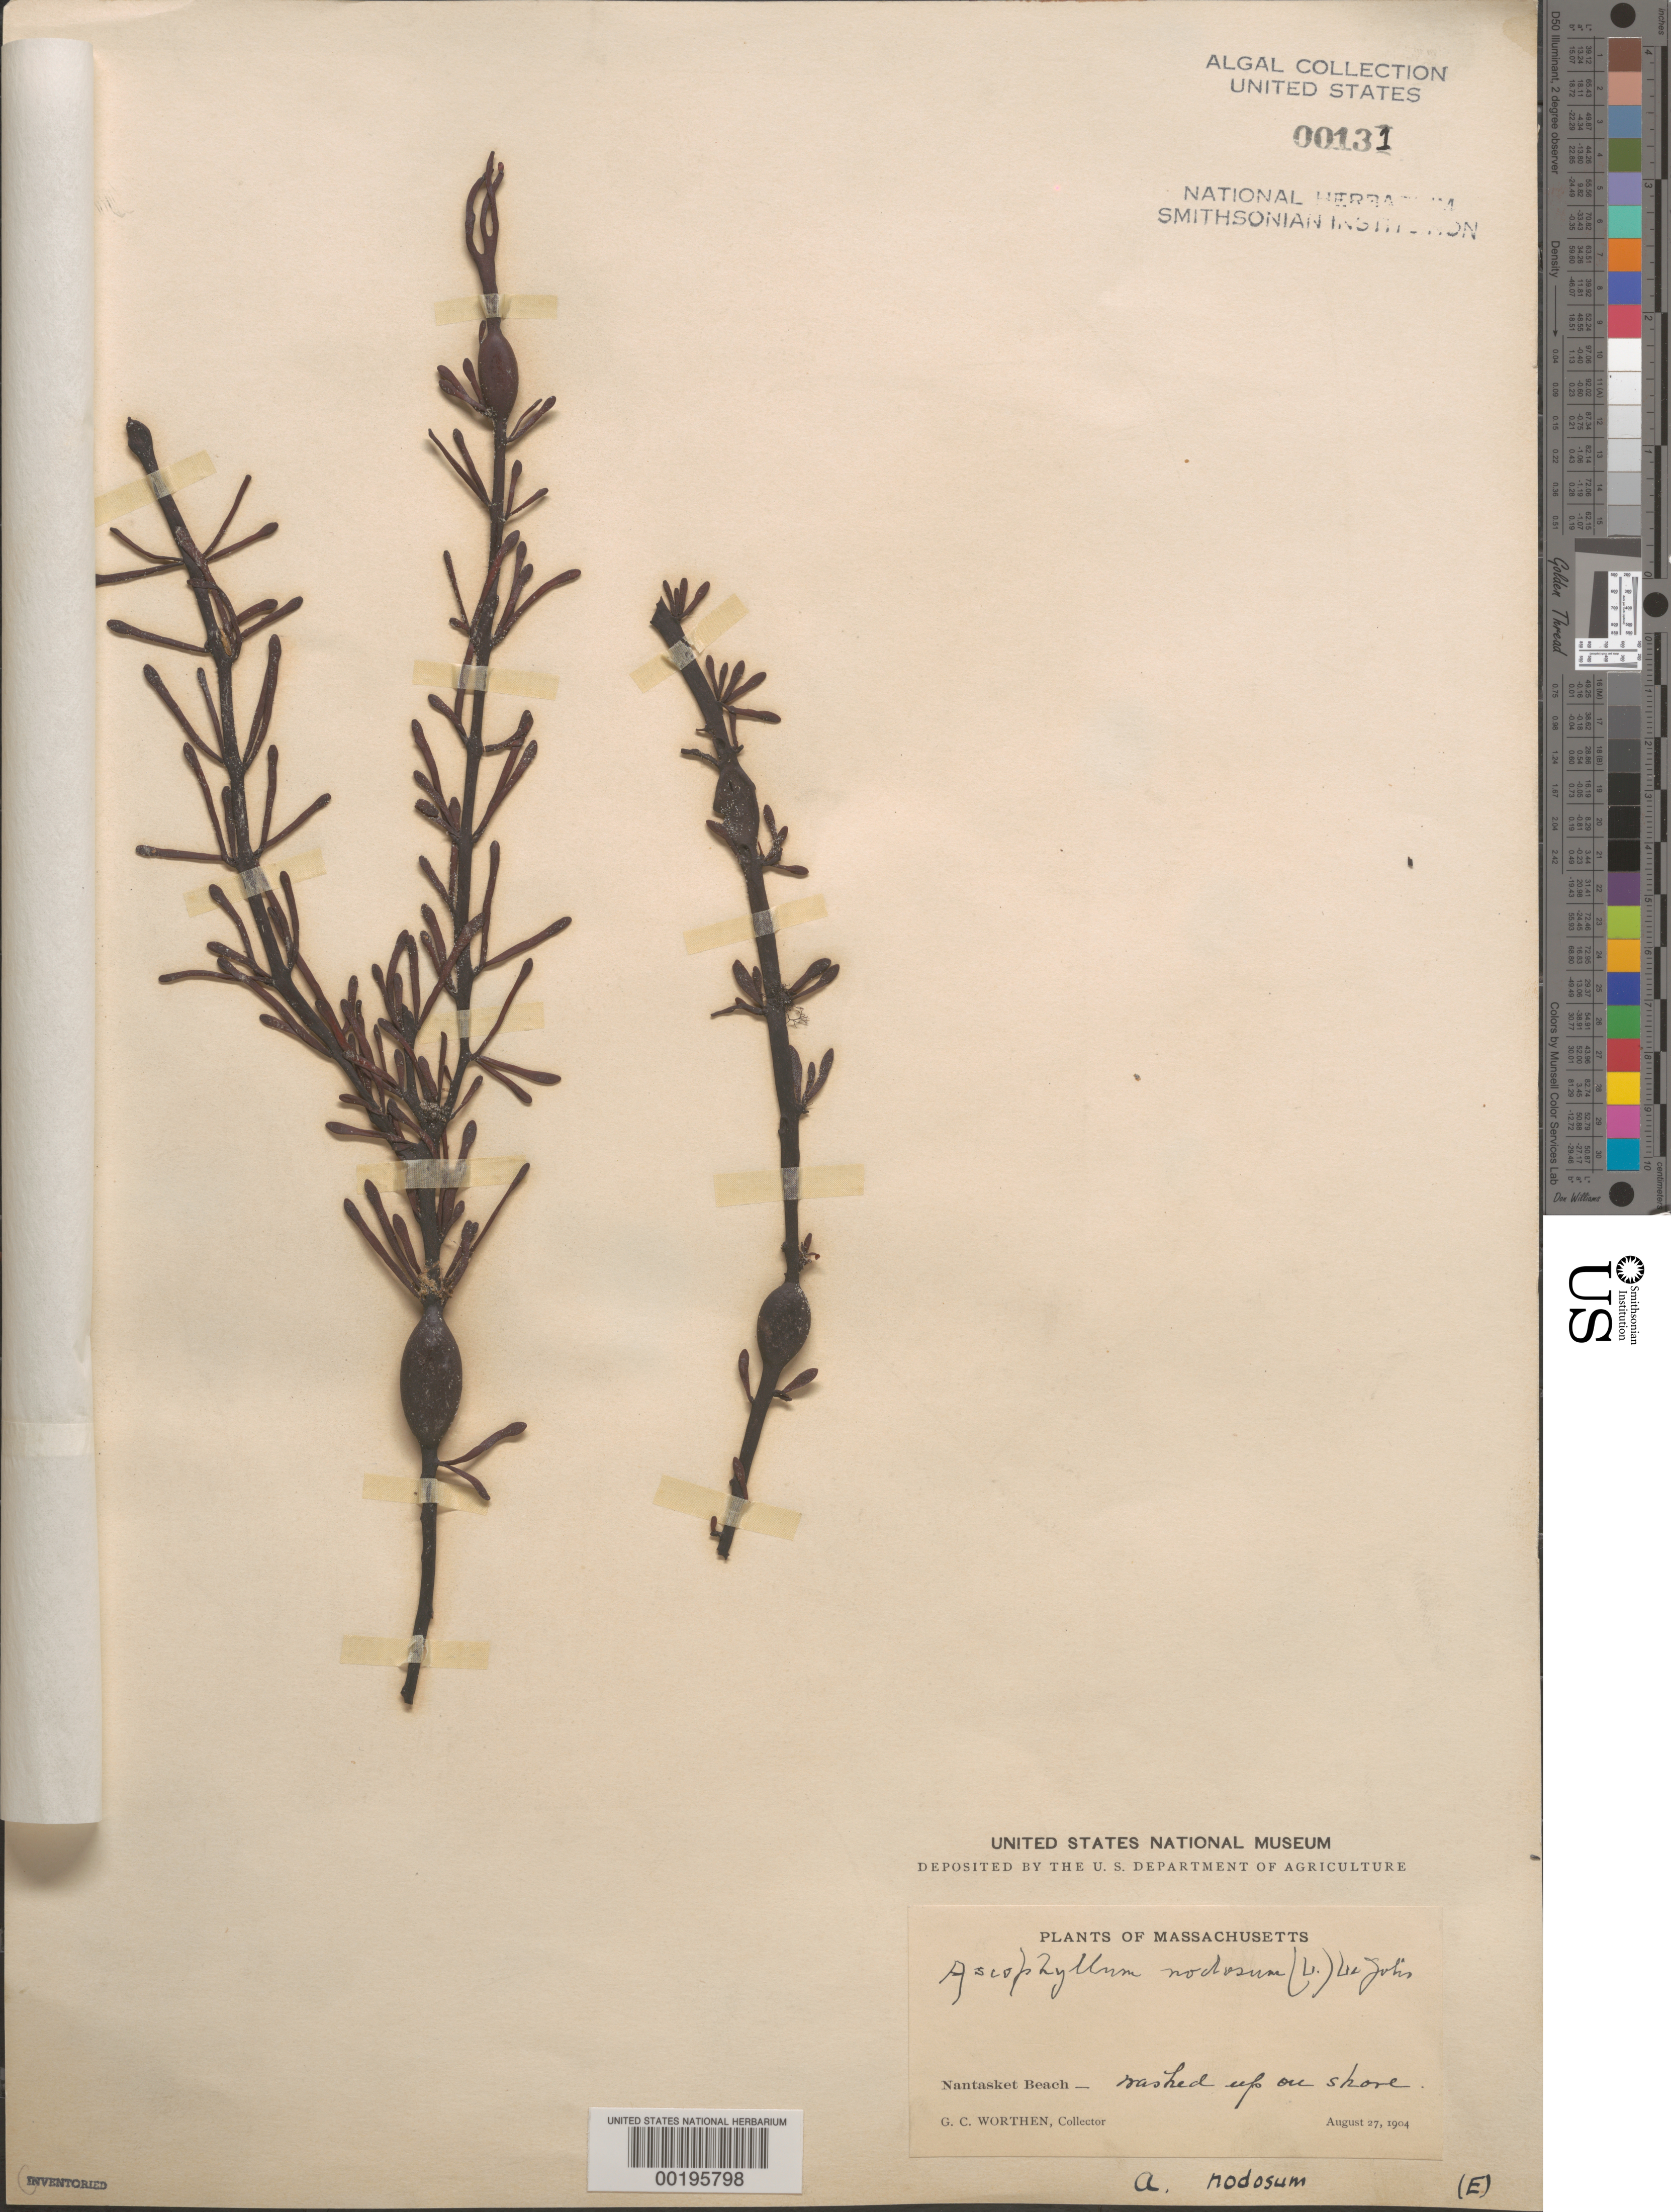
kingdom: Chromista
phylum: Ochrophyta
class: Phaeophyceae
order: Fucales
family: Fucaceae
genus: Ascophyllum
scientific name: Ascophyllum nodosum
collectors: G. Worthern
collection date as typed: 27 Aug 1904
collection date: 1904-08-27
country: United States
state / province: Massachusetts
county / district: Plymouth County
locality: Nantasket Beach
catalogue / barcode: US 131